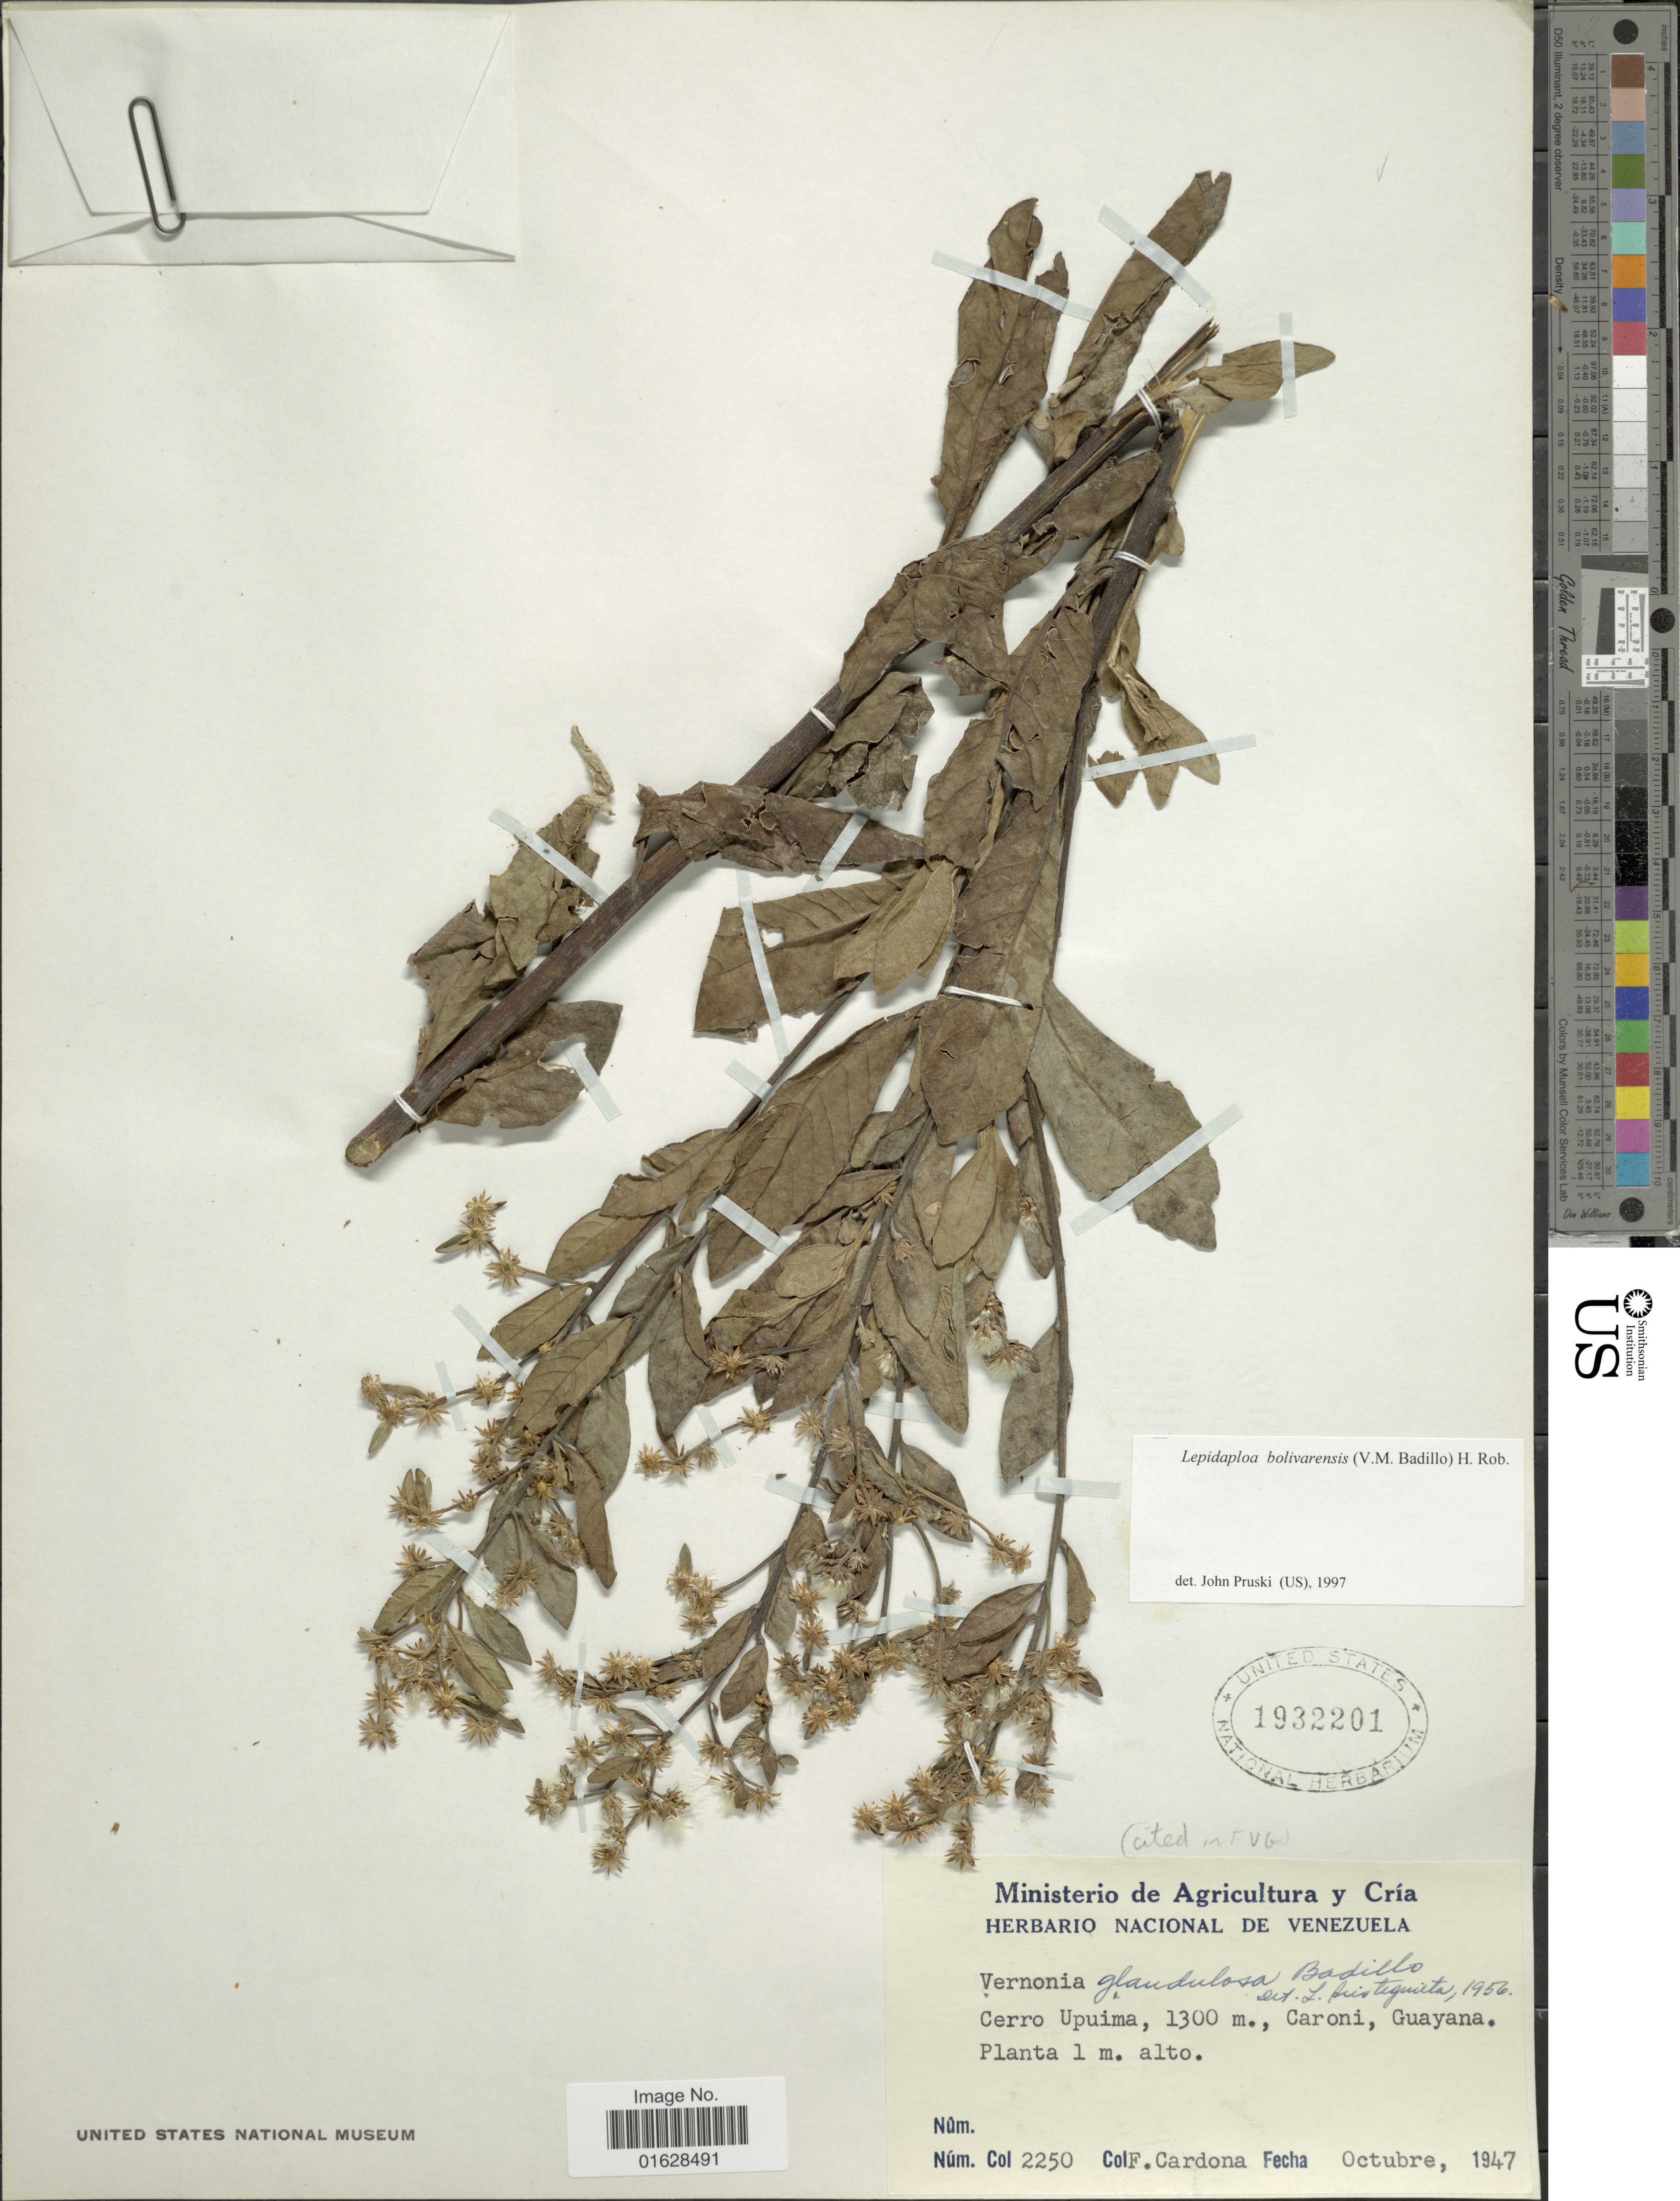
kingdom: Plantae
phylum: Tracheophyta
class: Magnoliopsida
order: Asterales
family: Asteraceae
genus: Lepidaploa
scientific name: Lepidaploa bolivarensis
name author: (V.M. Badillo) H. Rob.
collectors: F. Cardona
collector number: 2250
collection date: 1947-10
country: Venezuela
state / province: Bolívar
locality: Cerro Upuima, Caroni, Guayana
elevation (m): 1300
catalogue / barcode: US 1932201